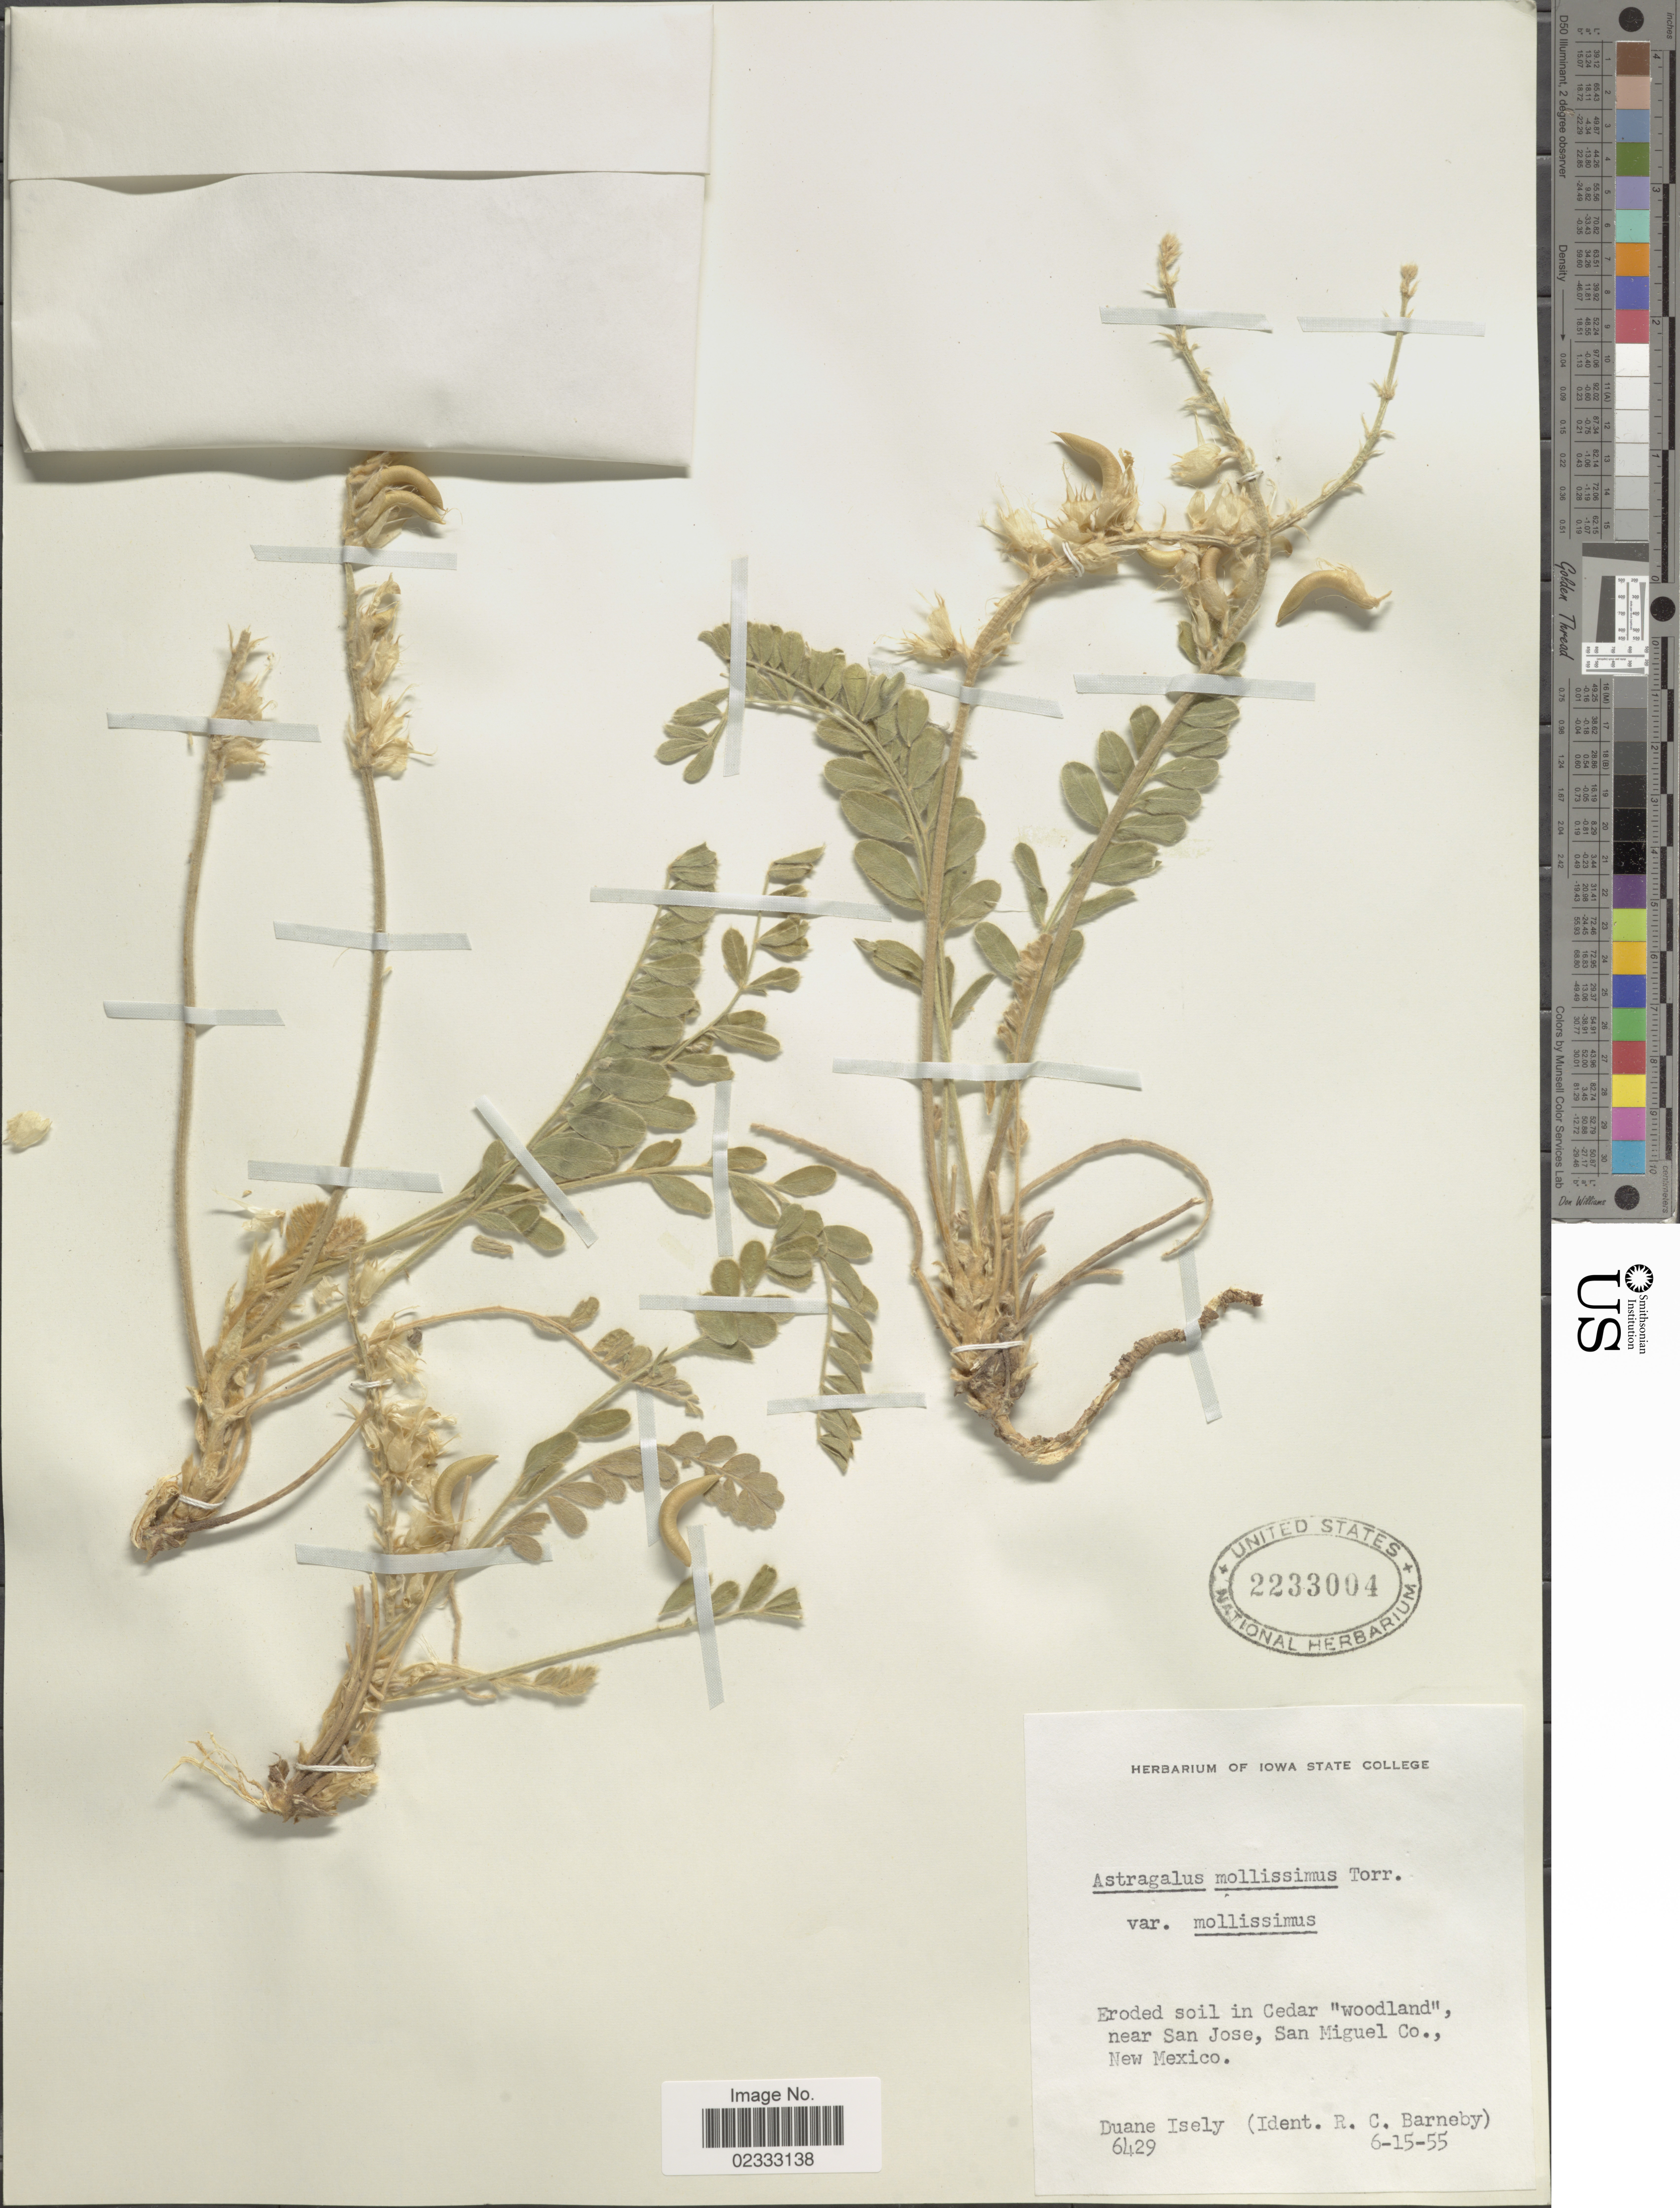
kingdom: Plantae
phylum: Tracheophyta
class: Magnoliopsida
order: Fabales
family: Fabaceae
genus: Astragalus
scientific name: Astragalus mollissimus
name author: Torr.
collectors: D. Isely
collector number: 6429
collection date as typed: Transcribed d/m/y: 15/6/55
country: United States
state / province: New Mexico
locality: Eroded soil in Cedar woodland near San Jose, San Miguel Co. New Mexico.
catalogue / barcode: US 2233004